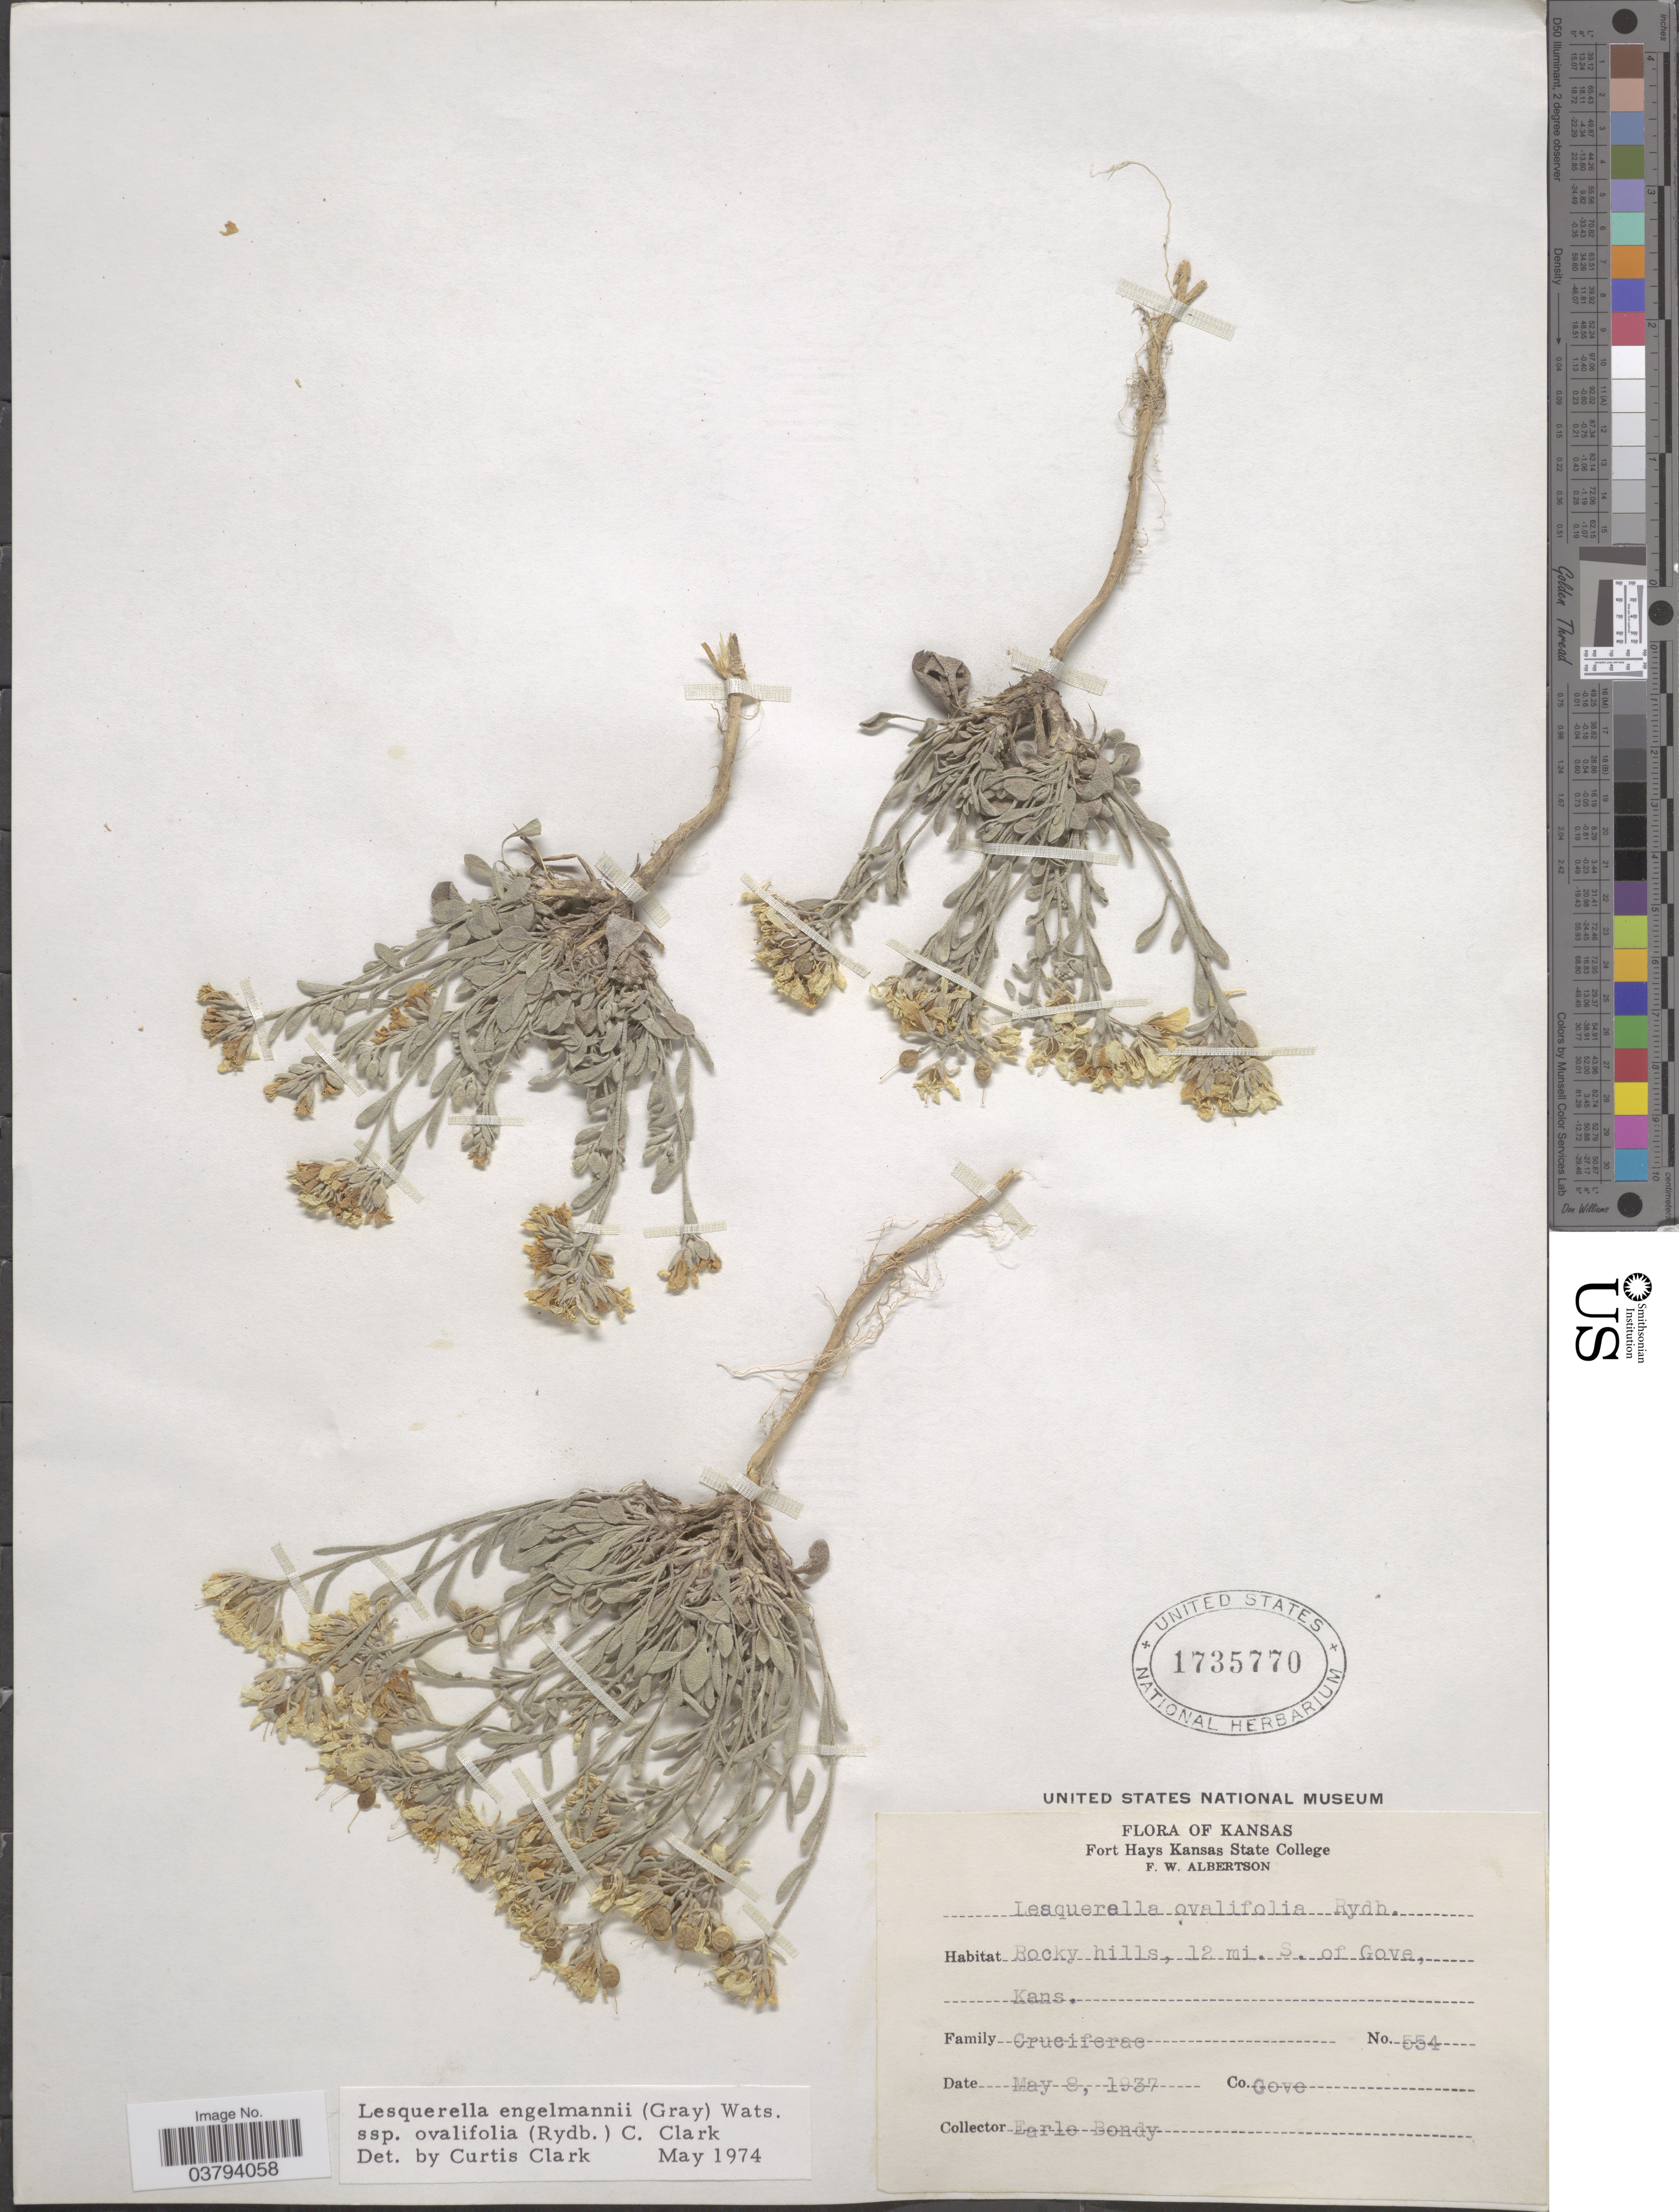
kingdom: Plantae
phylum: Tracheophyta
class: Magnoliopsida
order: Brassicales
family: Brassicaceae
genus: Lesquerella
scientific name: Lesquerella ovalifolia subsp. ovalifolia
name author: Rydb. ex Britton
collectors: E. Bondy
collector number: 554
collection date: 1937-05-08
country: United States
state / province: Kansas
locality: Rocky hills, 12 mi. S. of Gove. Co. Gove.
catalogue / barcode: US 1735770